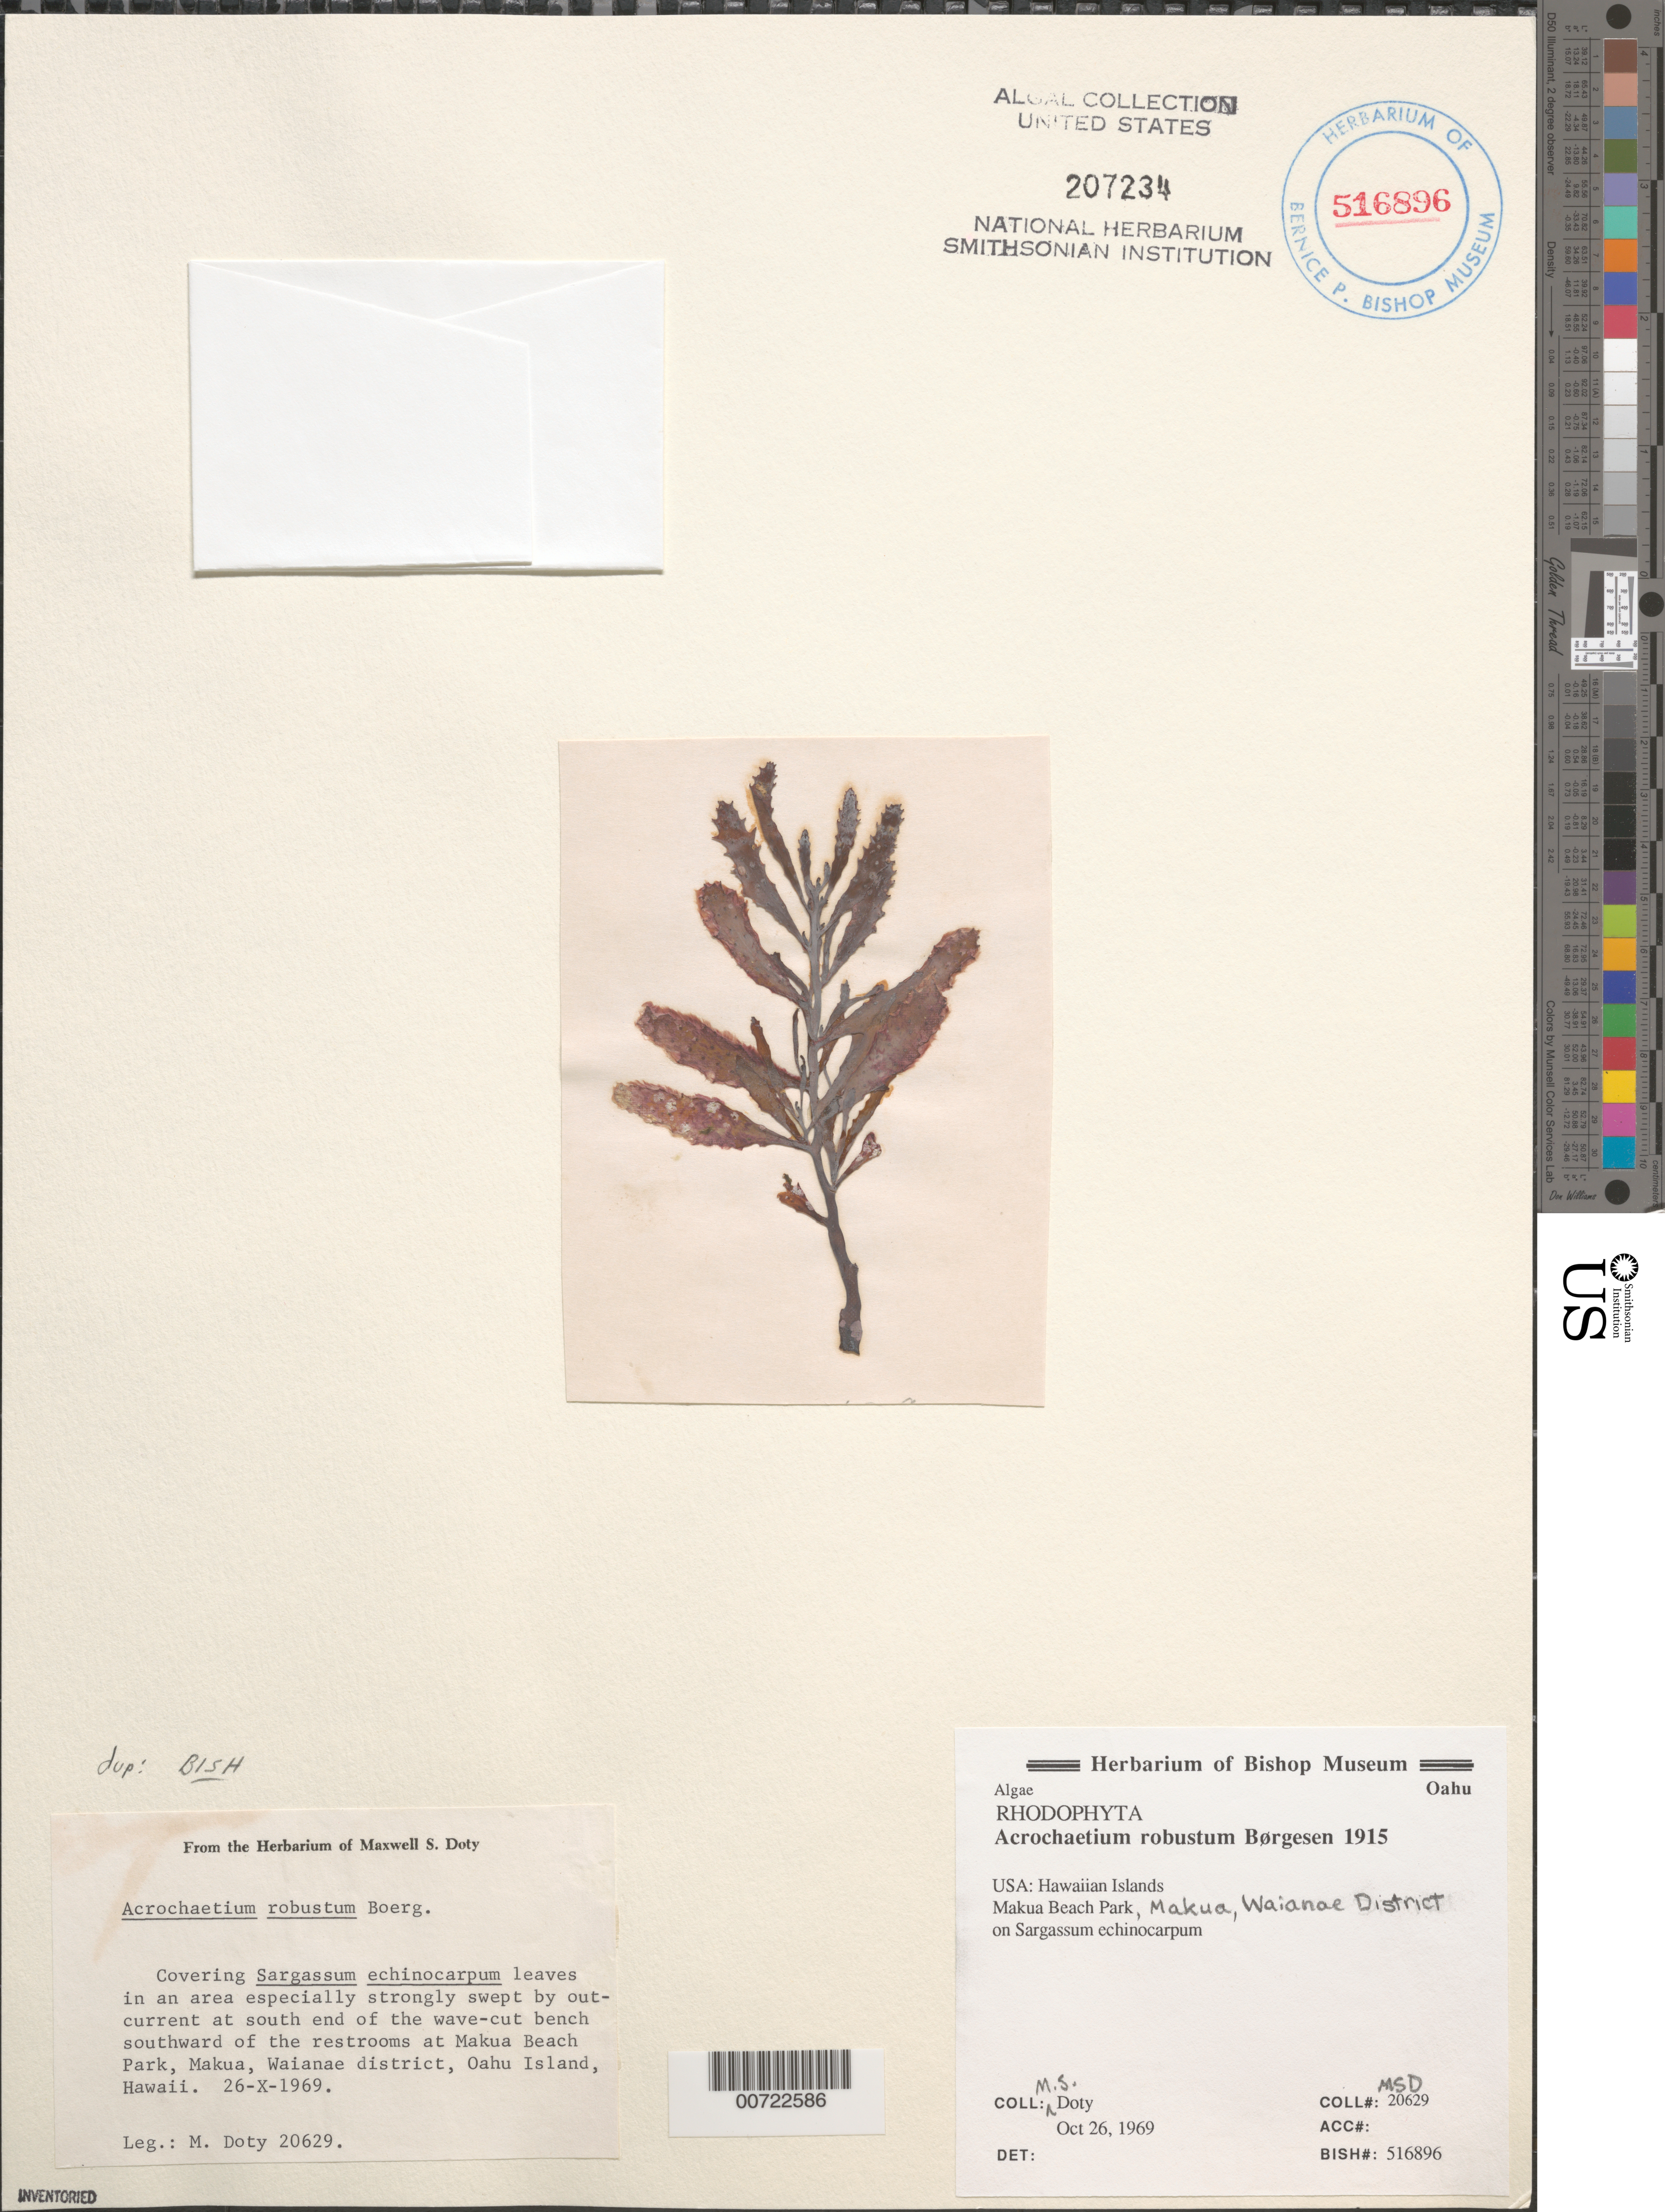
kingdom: Plantae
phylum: Rhodophyta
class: Florideophyceae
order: Colaconematales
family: Colaconemataceae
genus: Colaconema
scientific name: Colaconema robustum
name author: (Børgesen) Huisman & Woelkerling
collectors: M. S. Doty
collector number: MSD 20629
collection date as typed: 26 Oct 1969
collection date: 1969-10-26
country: United States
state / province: Hawaii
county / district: Honolulu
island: Oahu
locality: Makua Beach Park, Makua, Waianae District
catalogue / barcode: US 207234